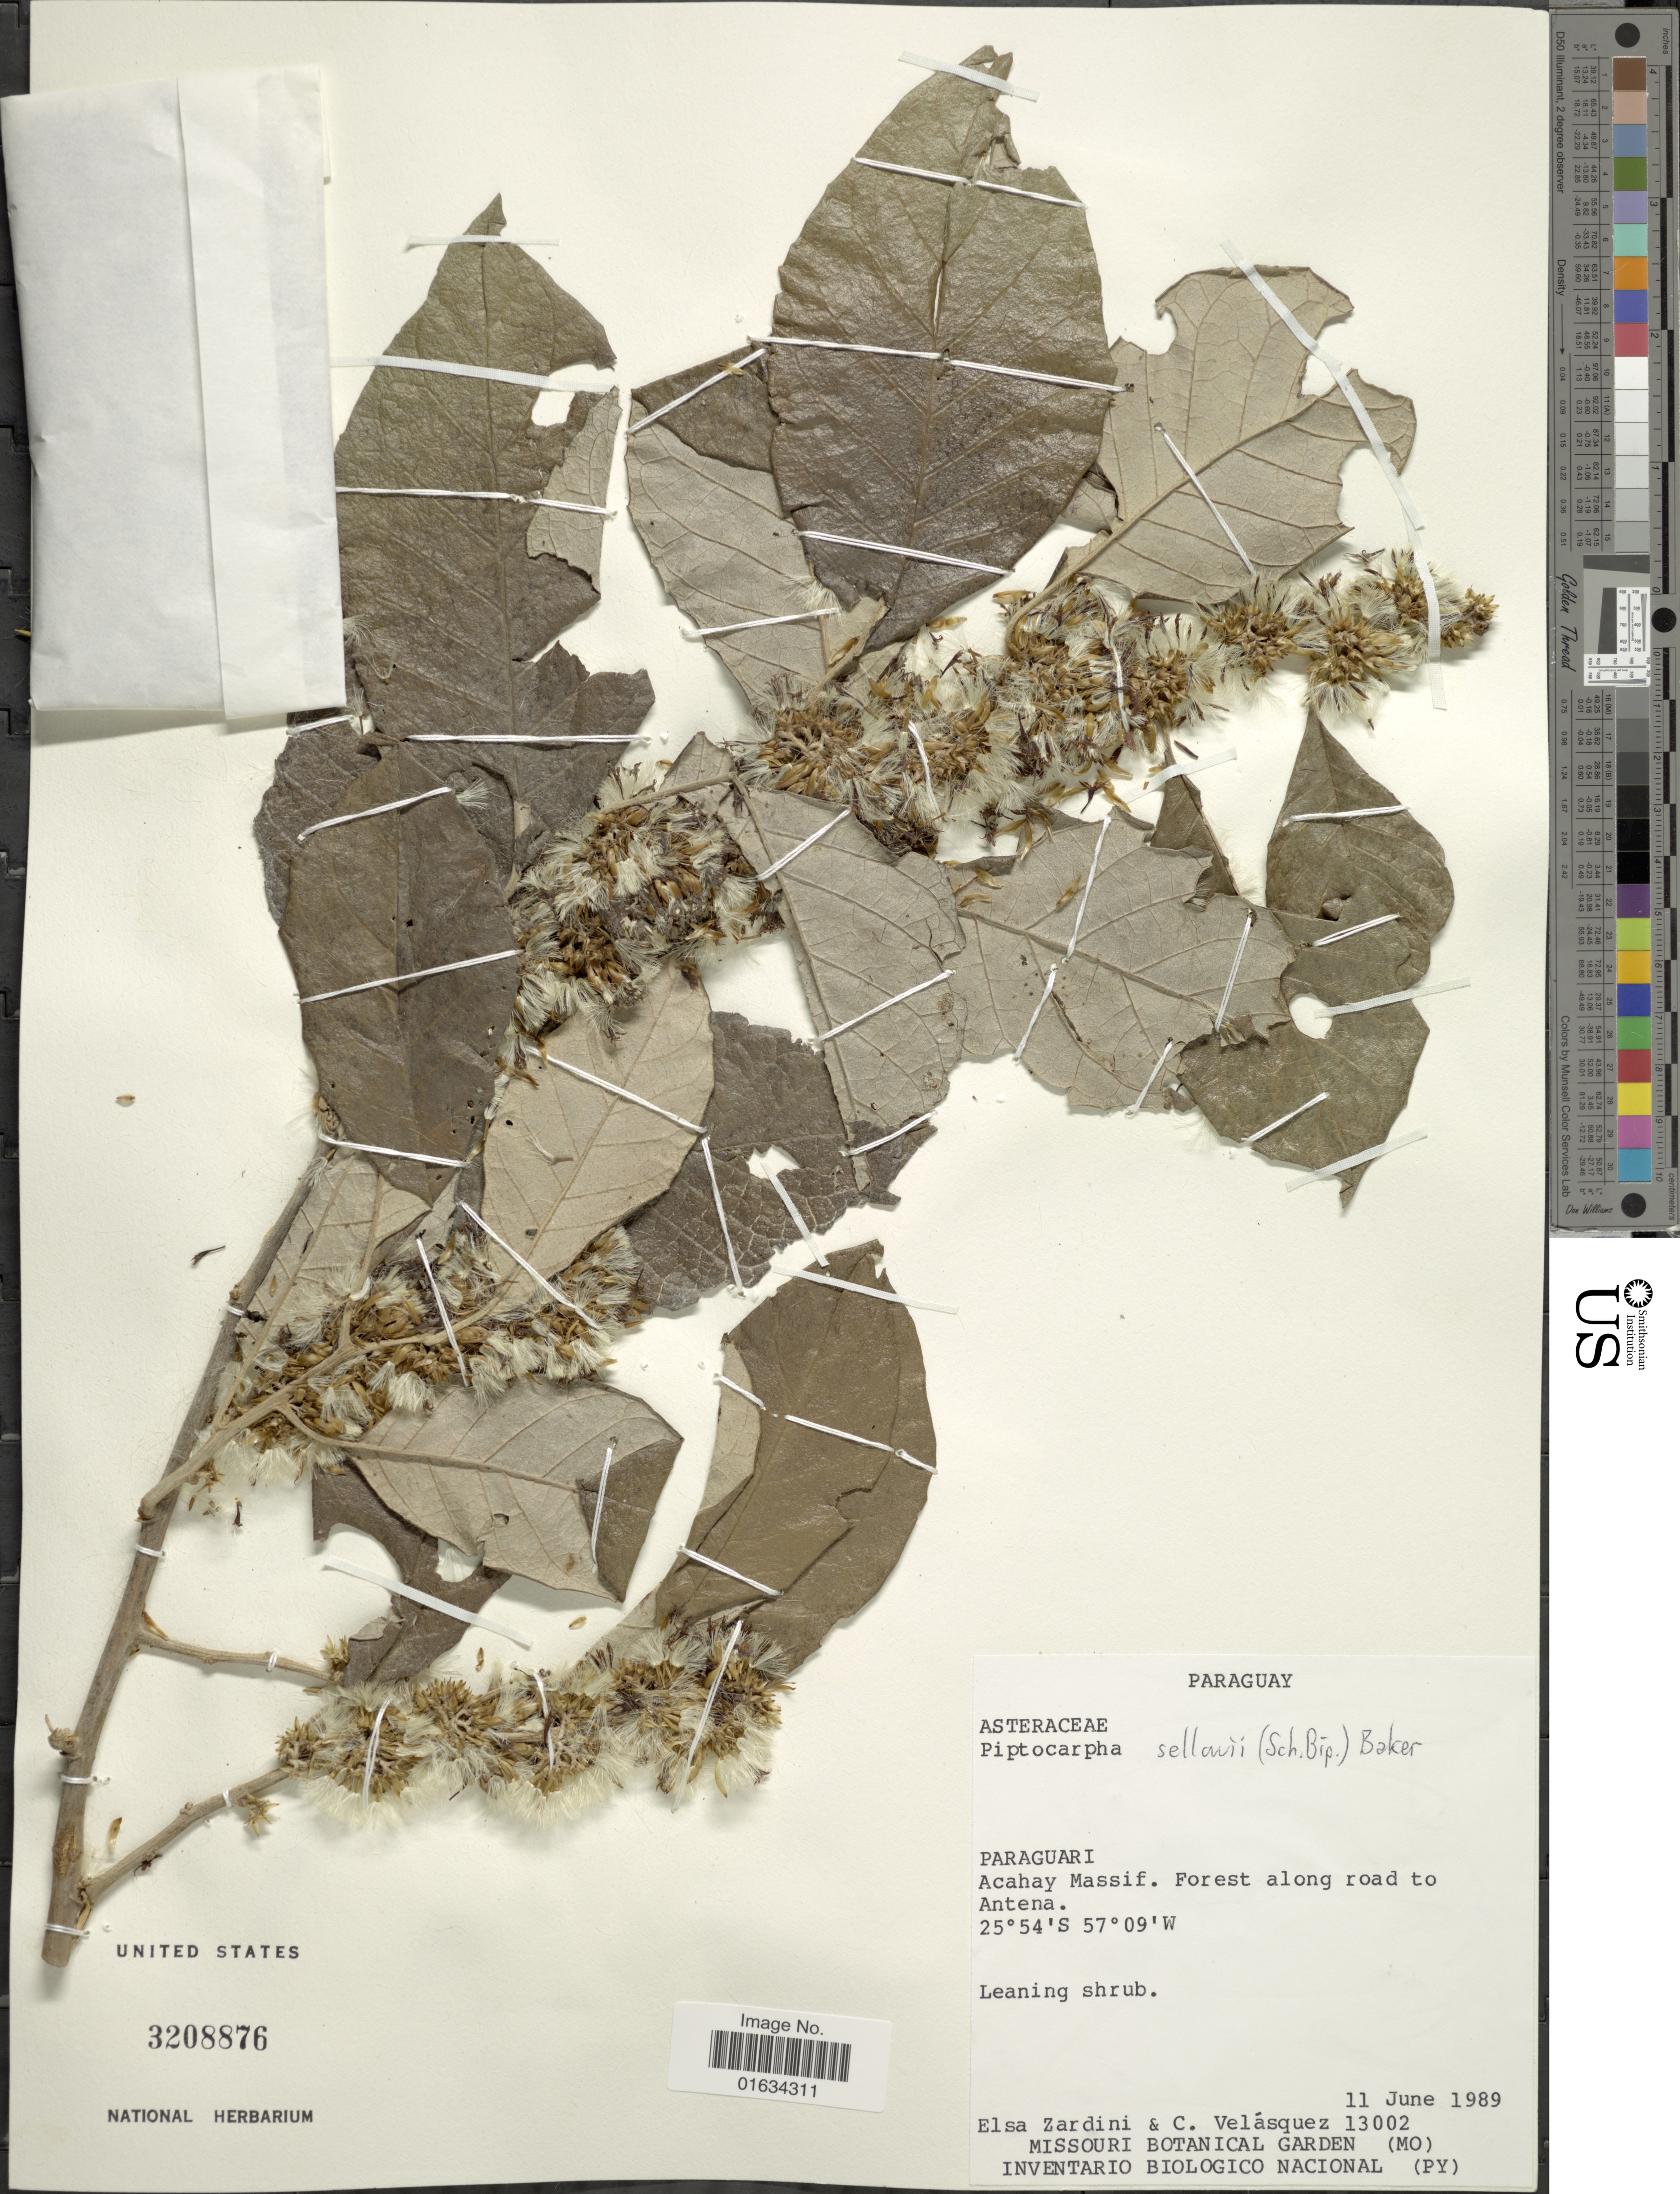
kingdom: Plantae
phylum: Tracheophyta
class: Magnoliopsida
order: Asterales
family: Asteraceae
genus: Piptocarpha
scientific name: Piptocarpha sellovii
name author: (Sch. Bip.) Baker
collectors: E. M. Zardini & C. Velásquez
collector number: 13002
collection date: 1989-06-11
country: Paraguay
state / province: Paraguari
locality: Acahay Massif. Forest along road to Antena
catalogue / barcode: US 3208876